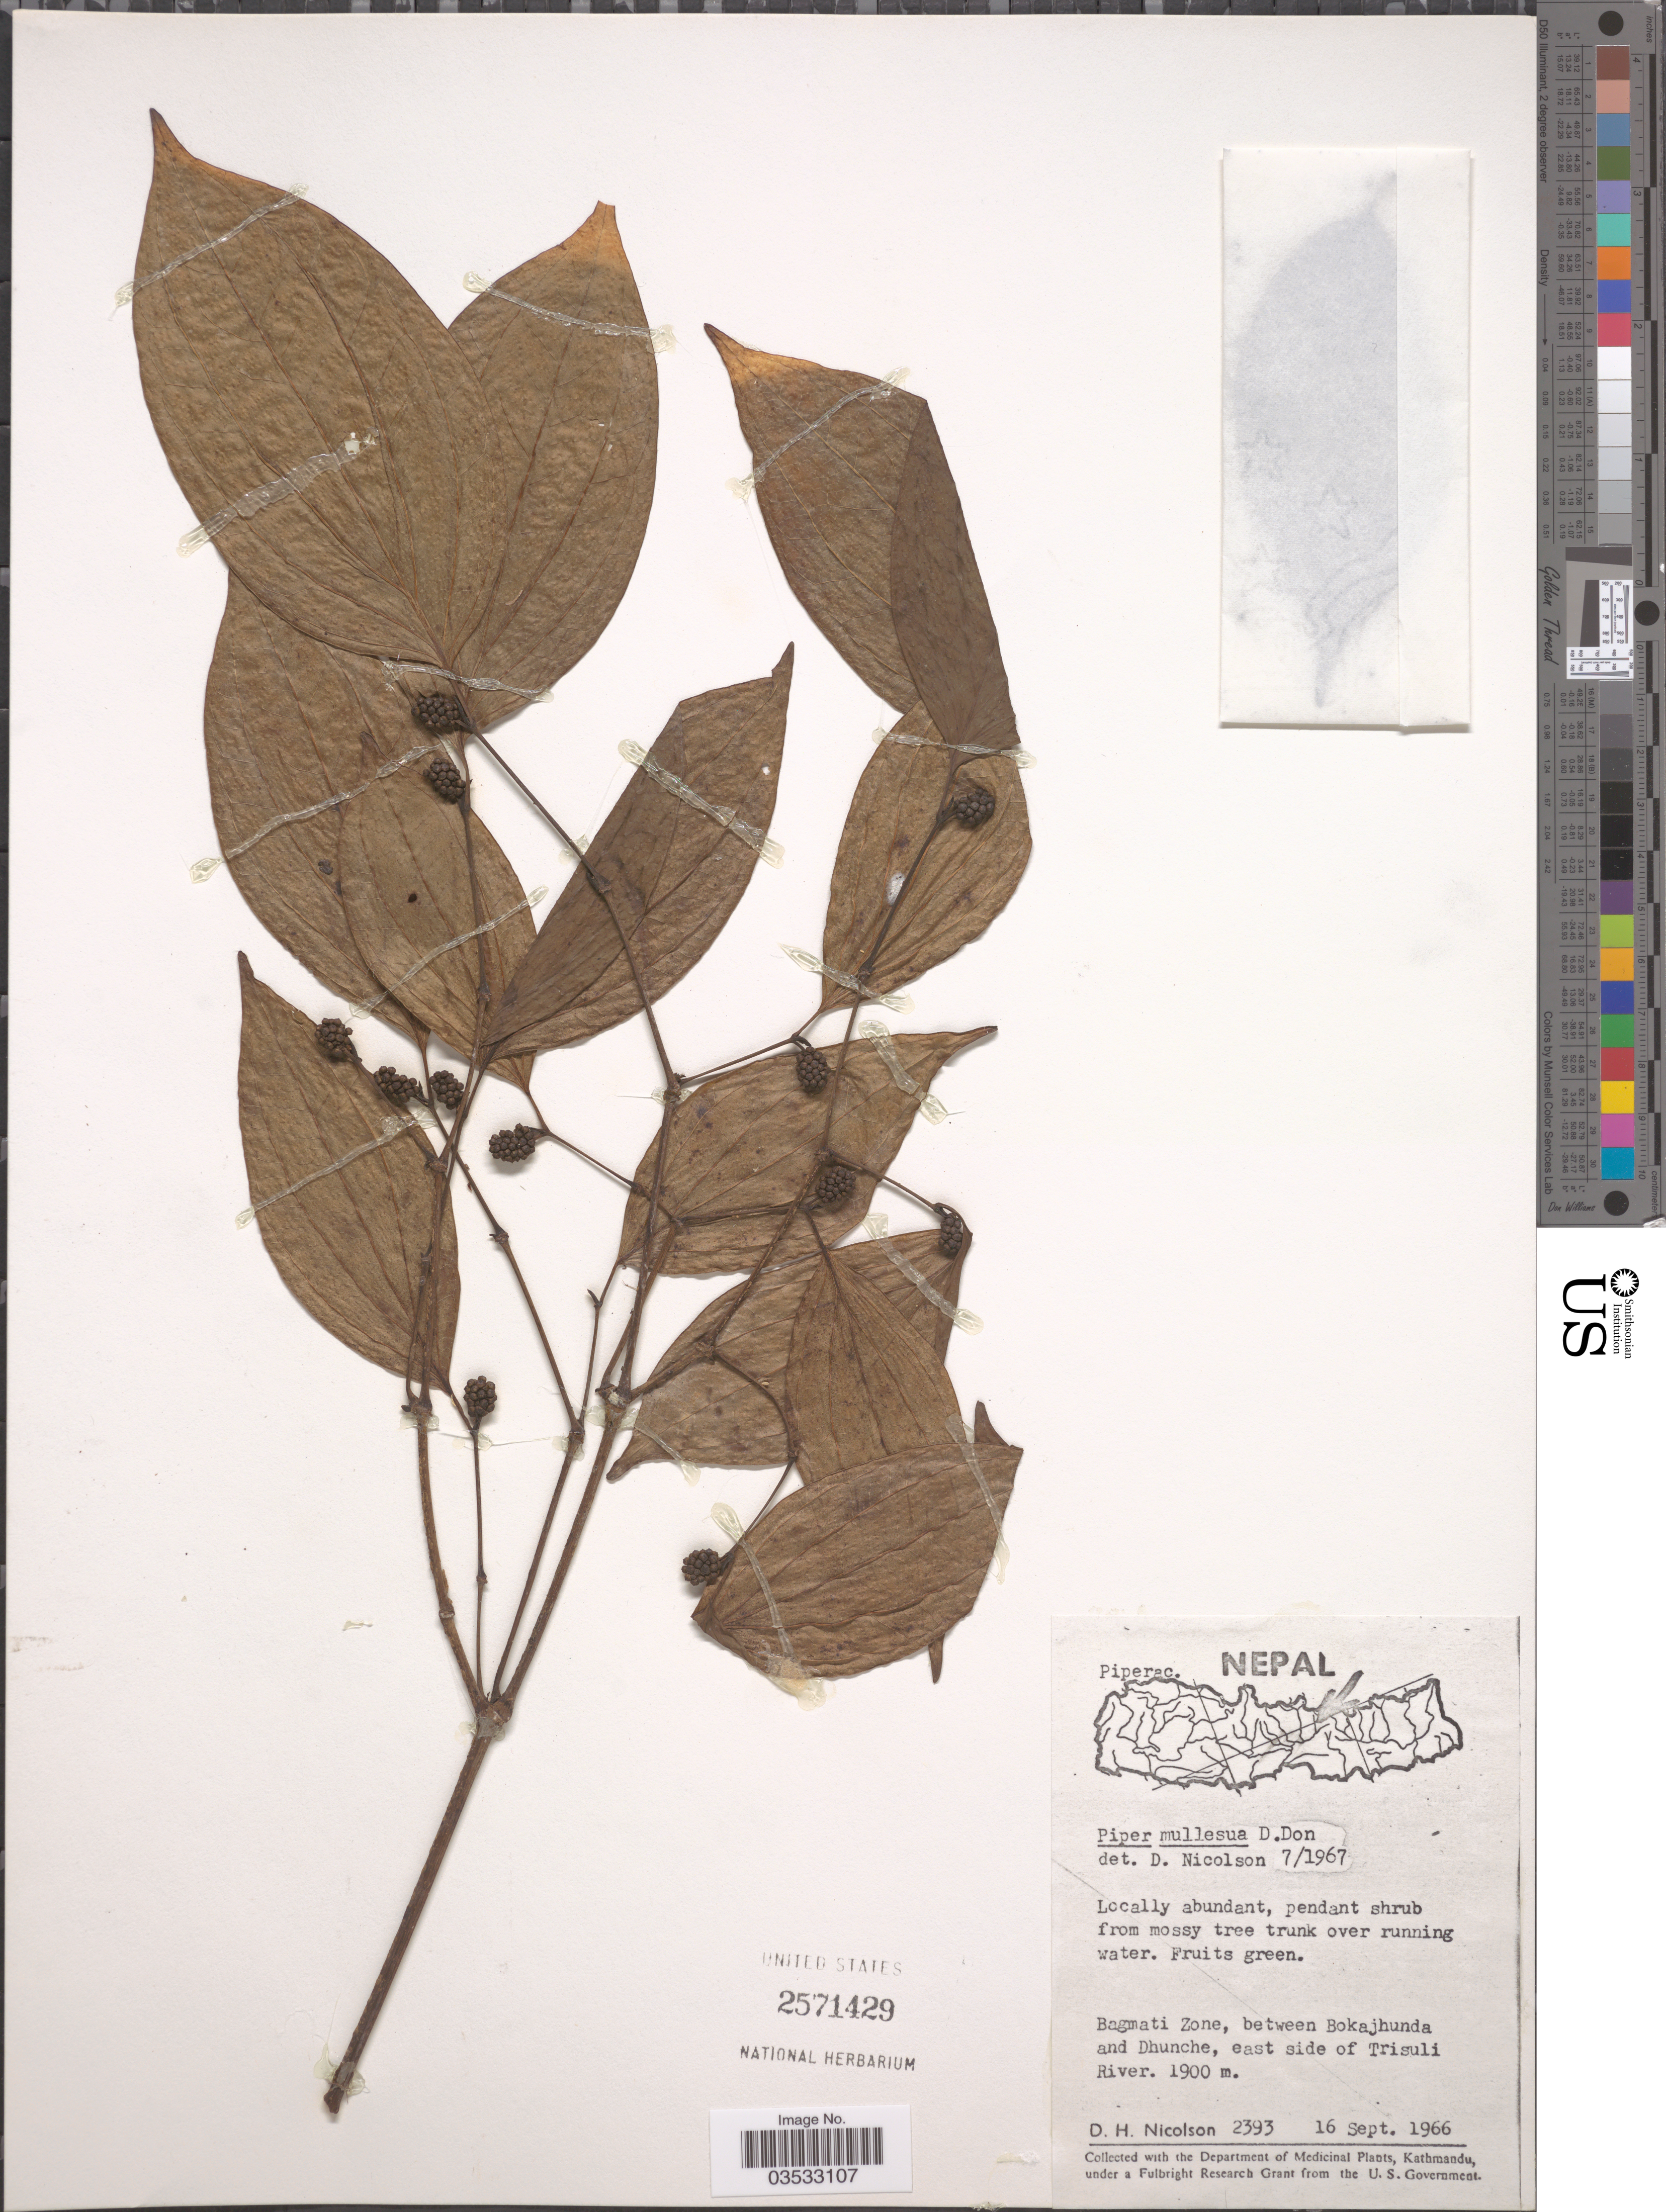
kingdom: Plantae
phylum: Tracheophyta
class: Magnoliopsida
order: Piperales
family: Piperaceae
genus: Piper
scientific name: Piper mullesua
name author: Buch.-Ham. ex D. Don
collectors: D. H. Nicolson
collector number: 2393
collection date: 1966-09-16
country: Nepal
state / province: Bagmati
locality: Bagmati Zone, between Bokajhunda and Dhunche, east side of Trisuli River.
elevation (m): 1900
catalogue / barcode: US 2571429